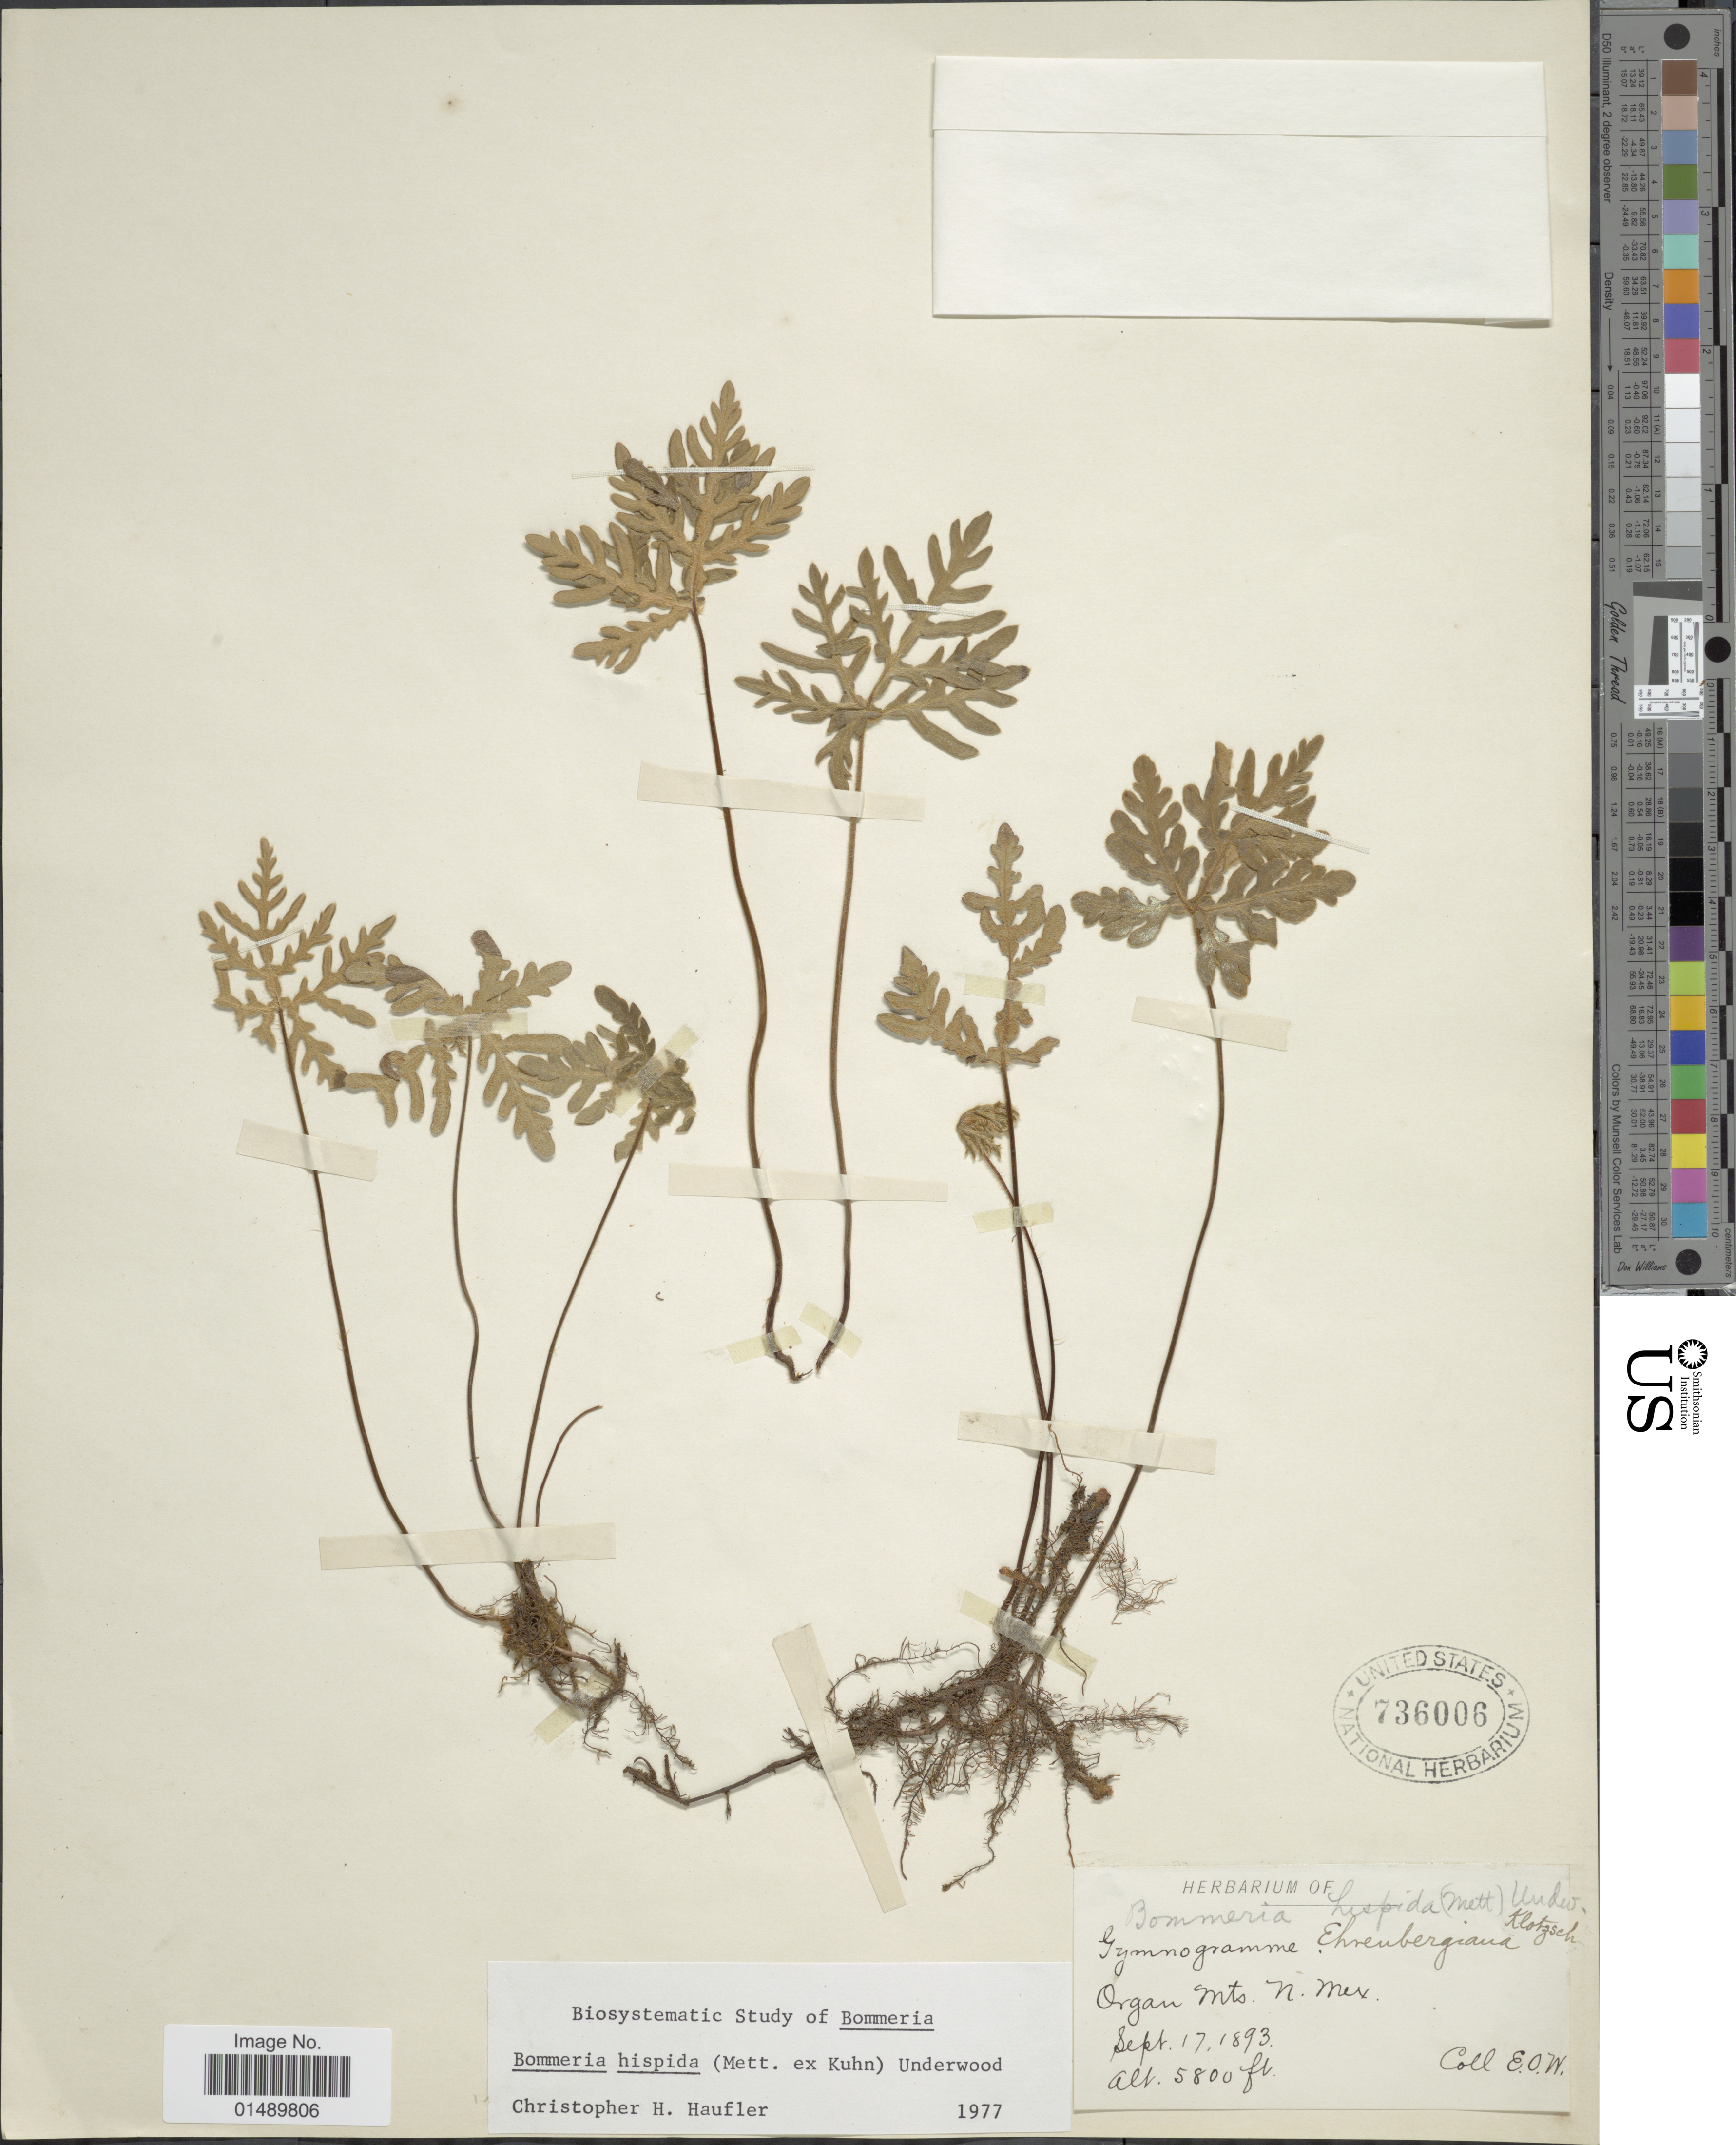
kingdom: Plantae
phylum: Tracheophyta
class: Polypodiopsida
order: Polypodiales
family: Pteridaceae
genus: Bommeria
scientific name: Bommeria hispida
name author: (Mett. ex Kuhn) Underw.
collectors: E. O. W.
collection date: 1893-09-17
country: United States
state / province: New Mexico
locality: New Mexico, Organ Mts.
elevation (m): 1768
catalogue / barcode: US 736006